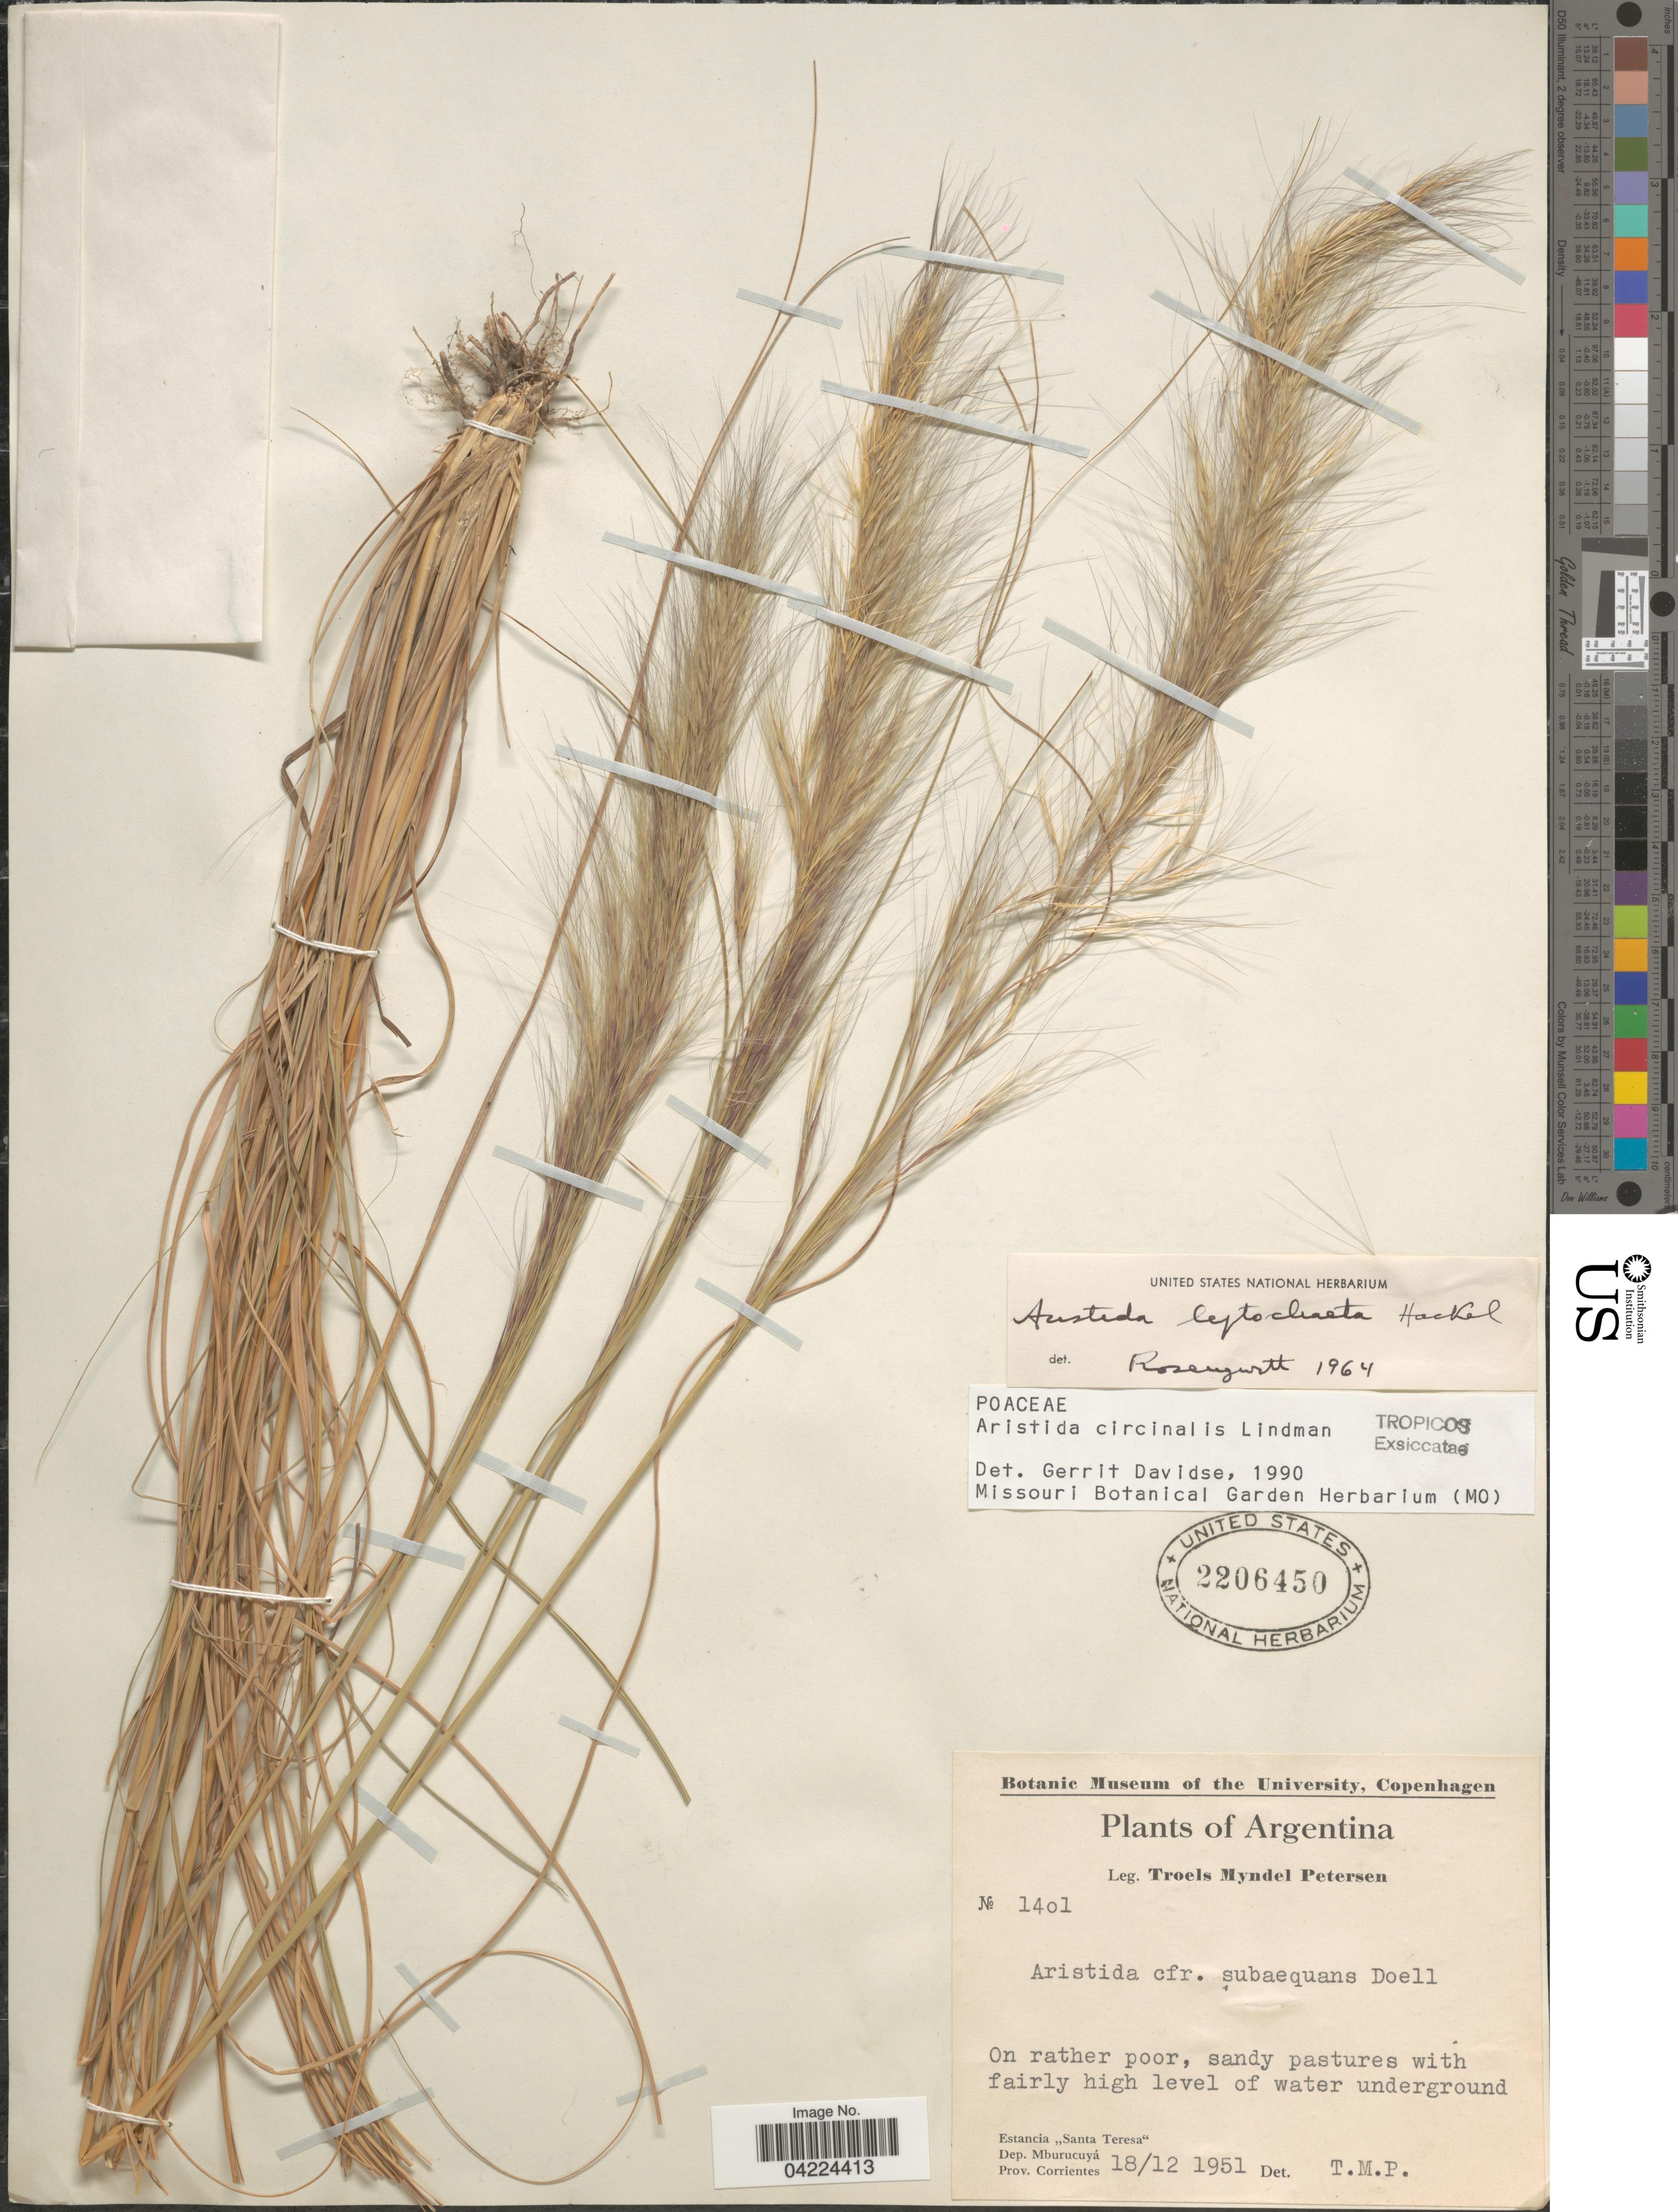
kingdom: Plantae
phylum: Tracheophyta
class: Liliopsida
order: Poales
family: Poaceae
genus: Aristida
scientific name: Aristida circinalis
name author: Lindm.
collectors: T. M. Petersen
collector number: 1401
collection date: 1951-12-18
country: Argentina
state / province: Corrientes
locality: Estancia "Santa Teresa". Dep. Mburucuyá.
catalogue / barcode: US 2206450